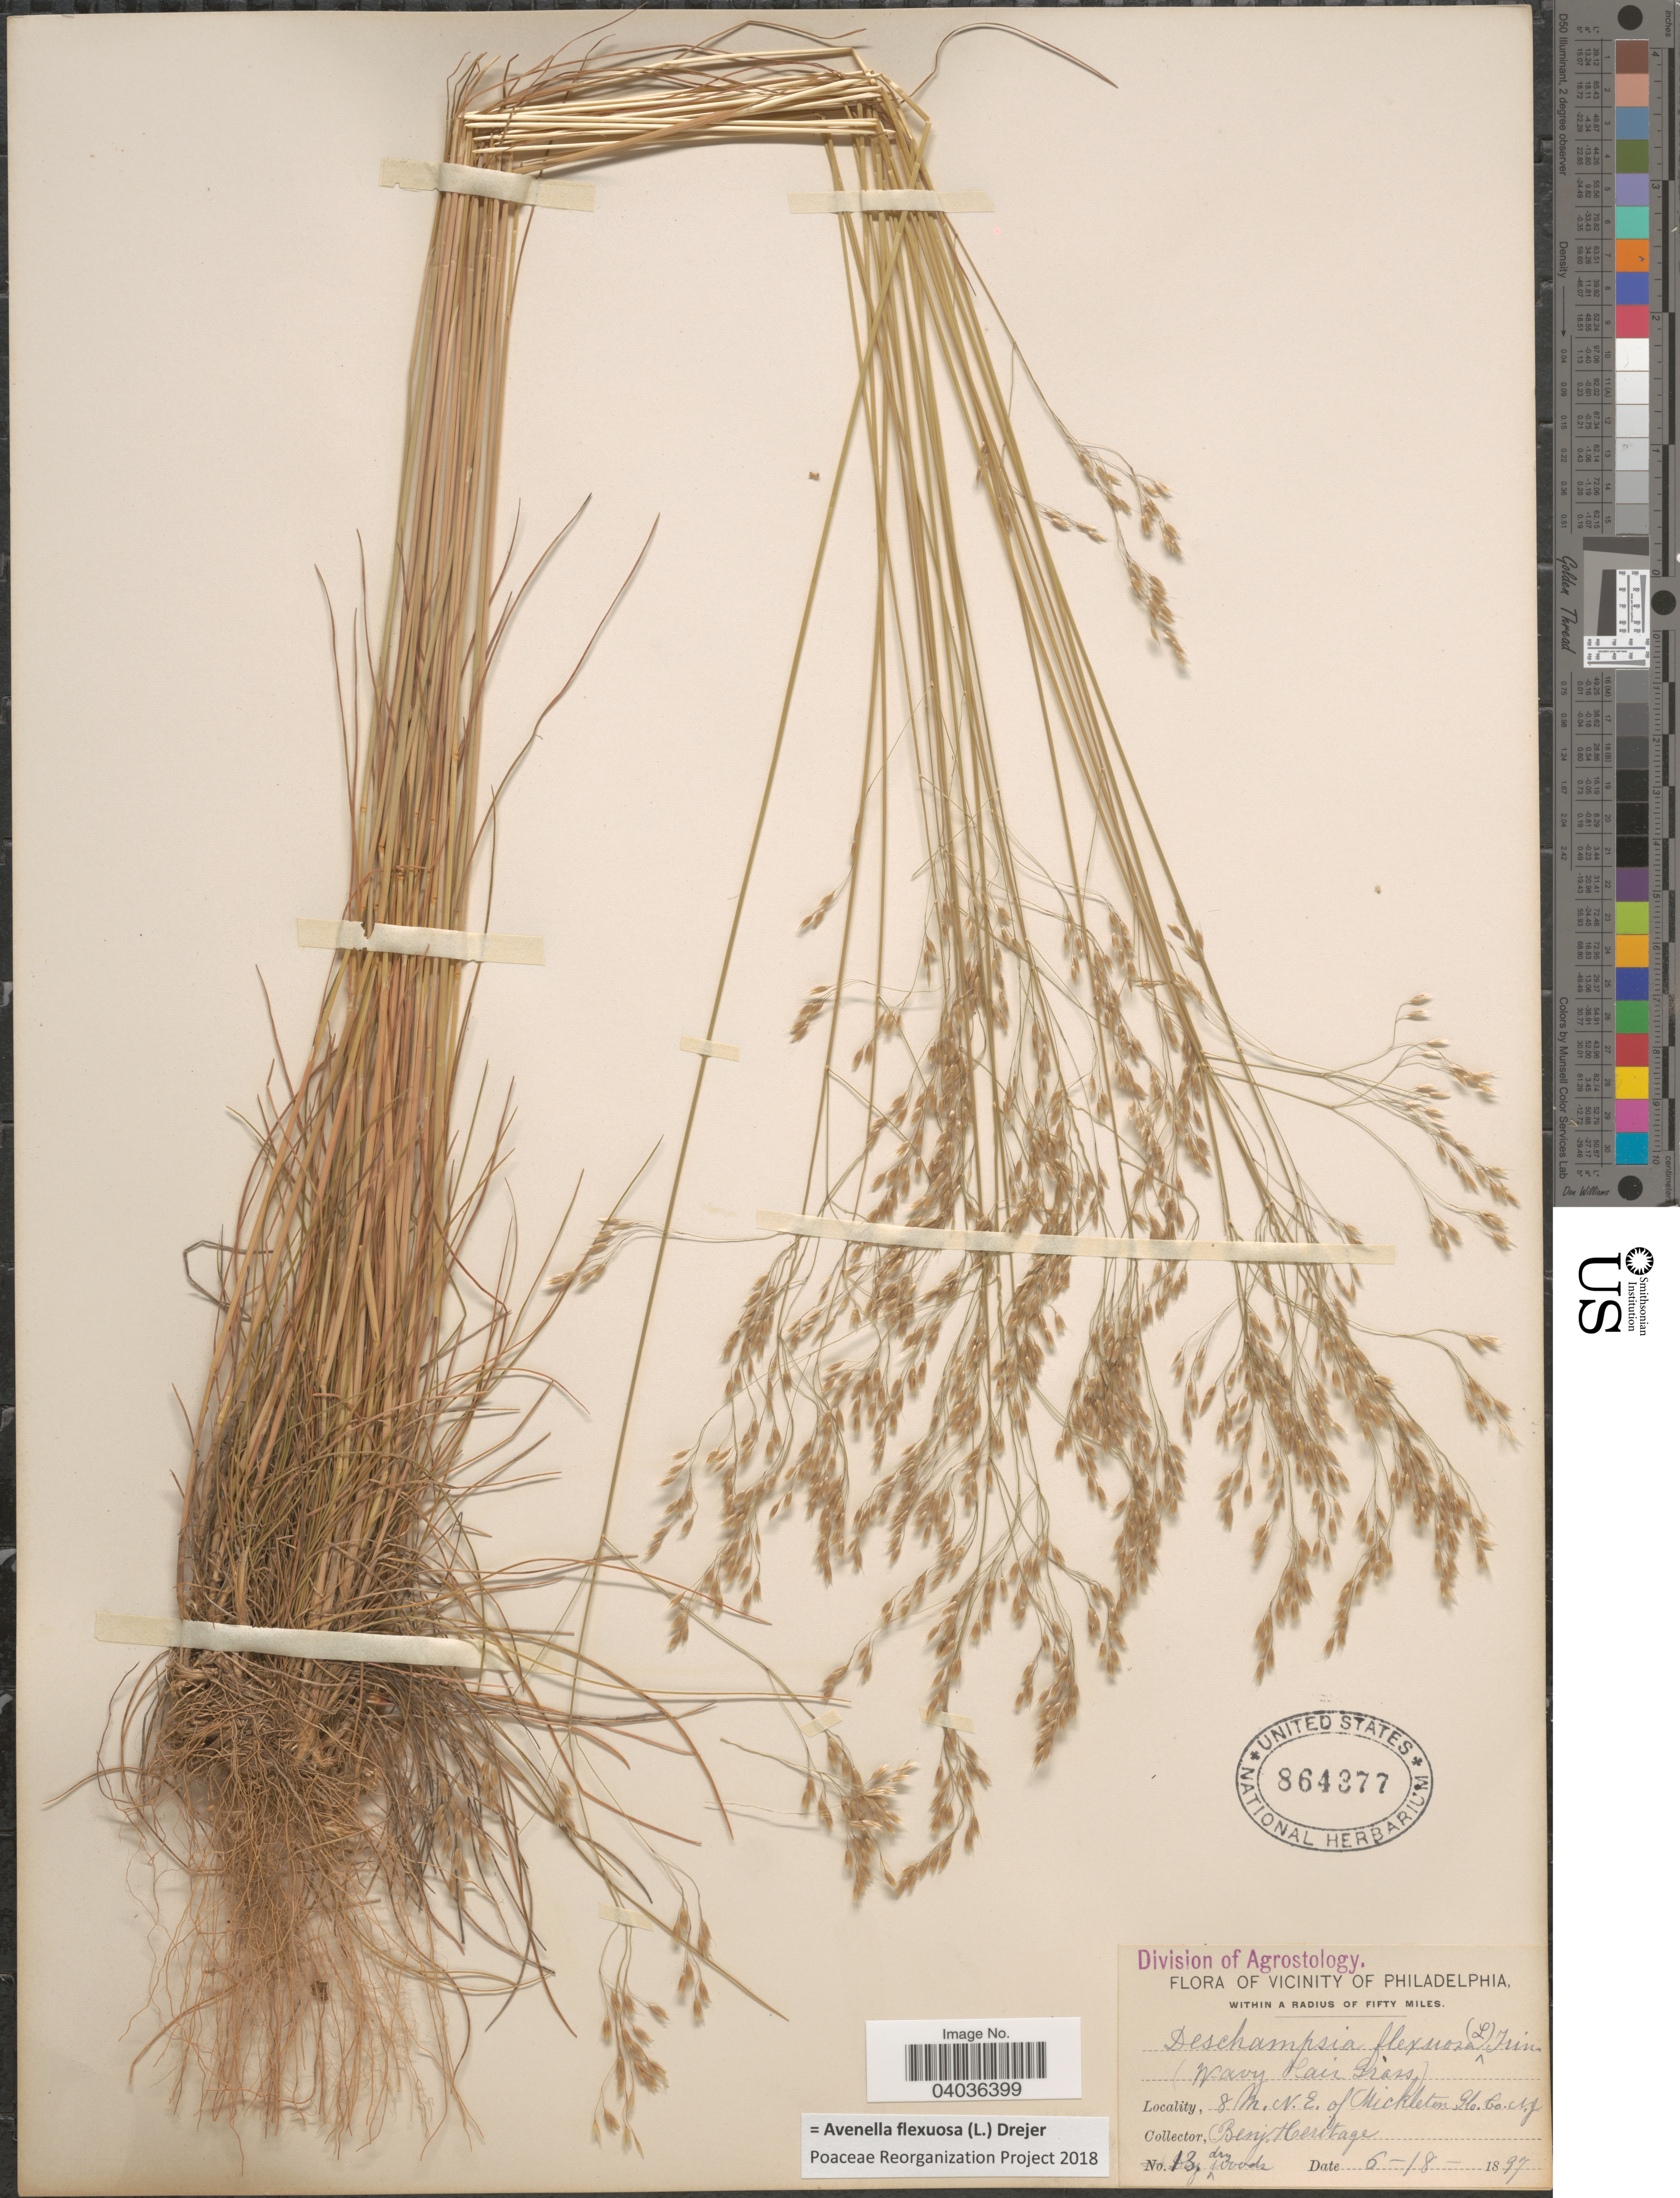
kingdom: Plantae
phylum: Tracheophyta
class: Liliopsida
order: Poales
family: Poaceae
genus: Avenella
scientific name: Avenella flexuosa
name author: (L.) Drejer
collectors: Benj. Heritage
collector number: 13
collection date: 1897-06-18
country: United States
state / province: New Jersey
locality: Vicinity of Philadelphia within a radius of fifty miles. 8 m. N.E. of Mickleton Glo. Co.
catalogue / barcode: US 864377